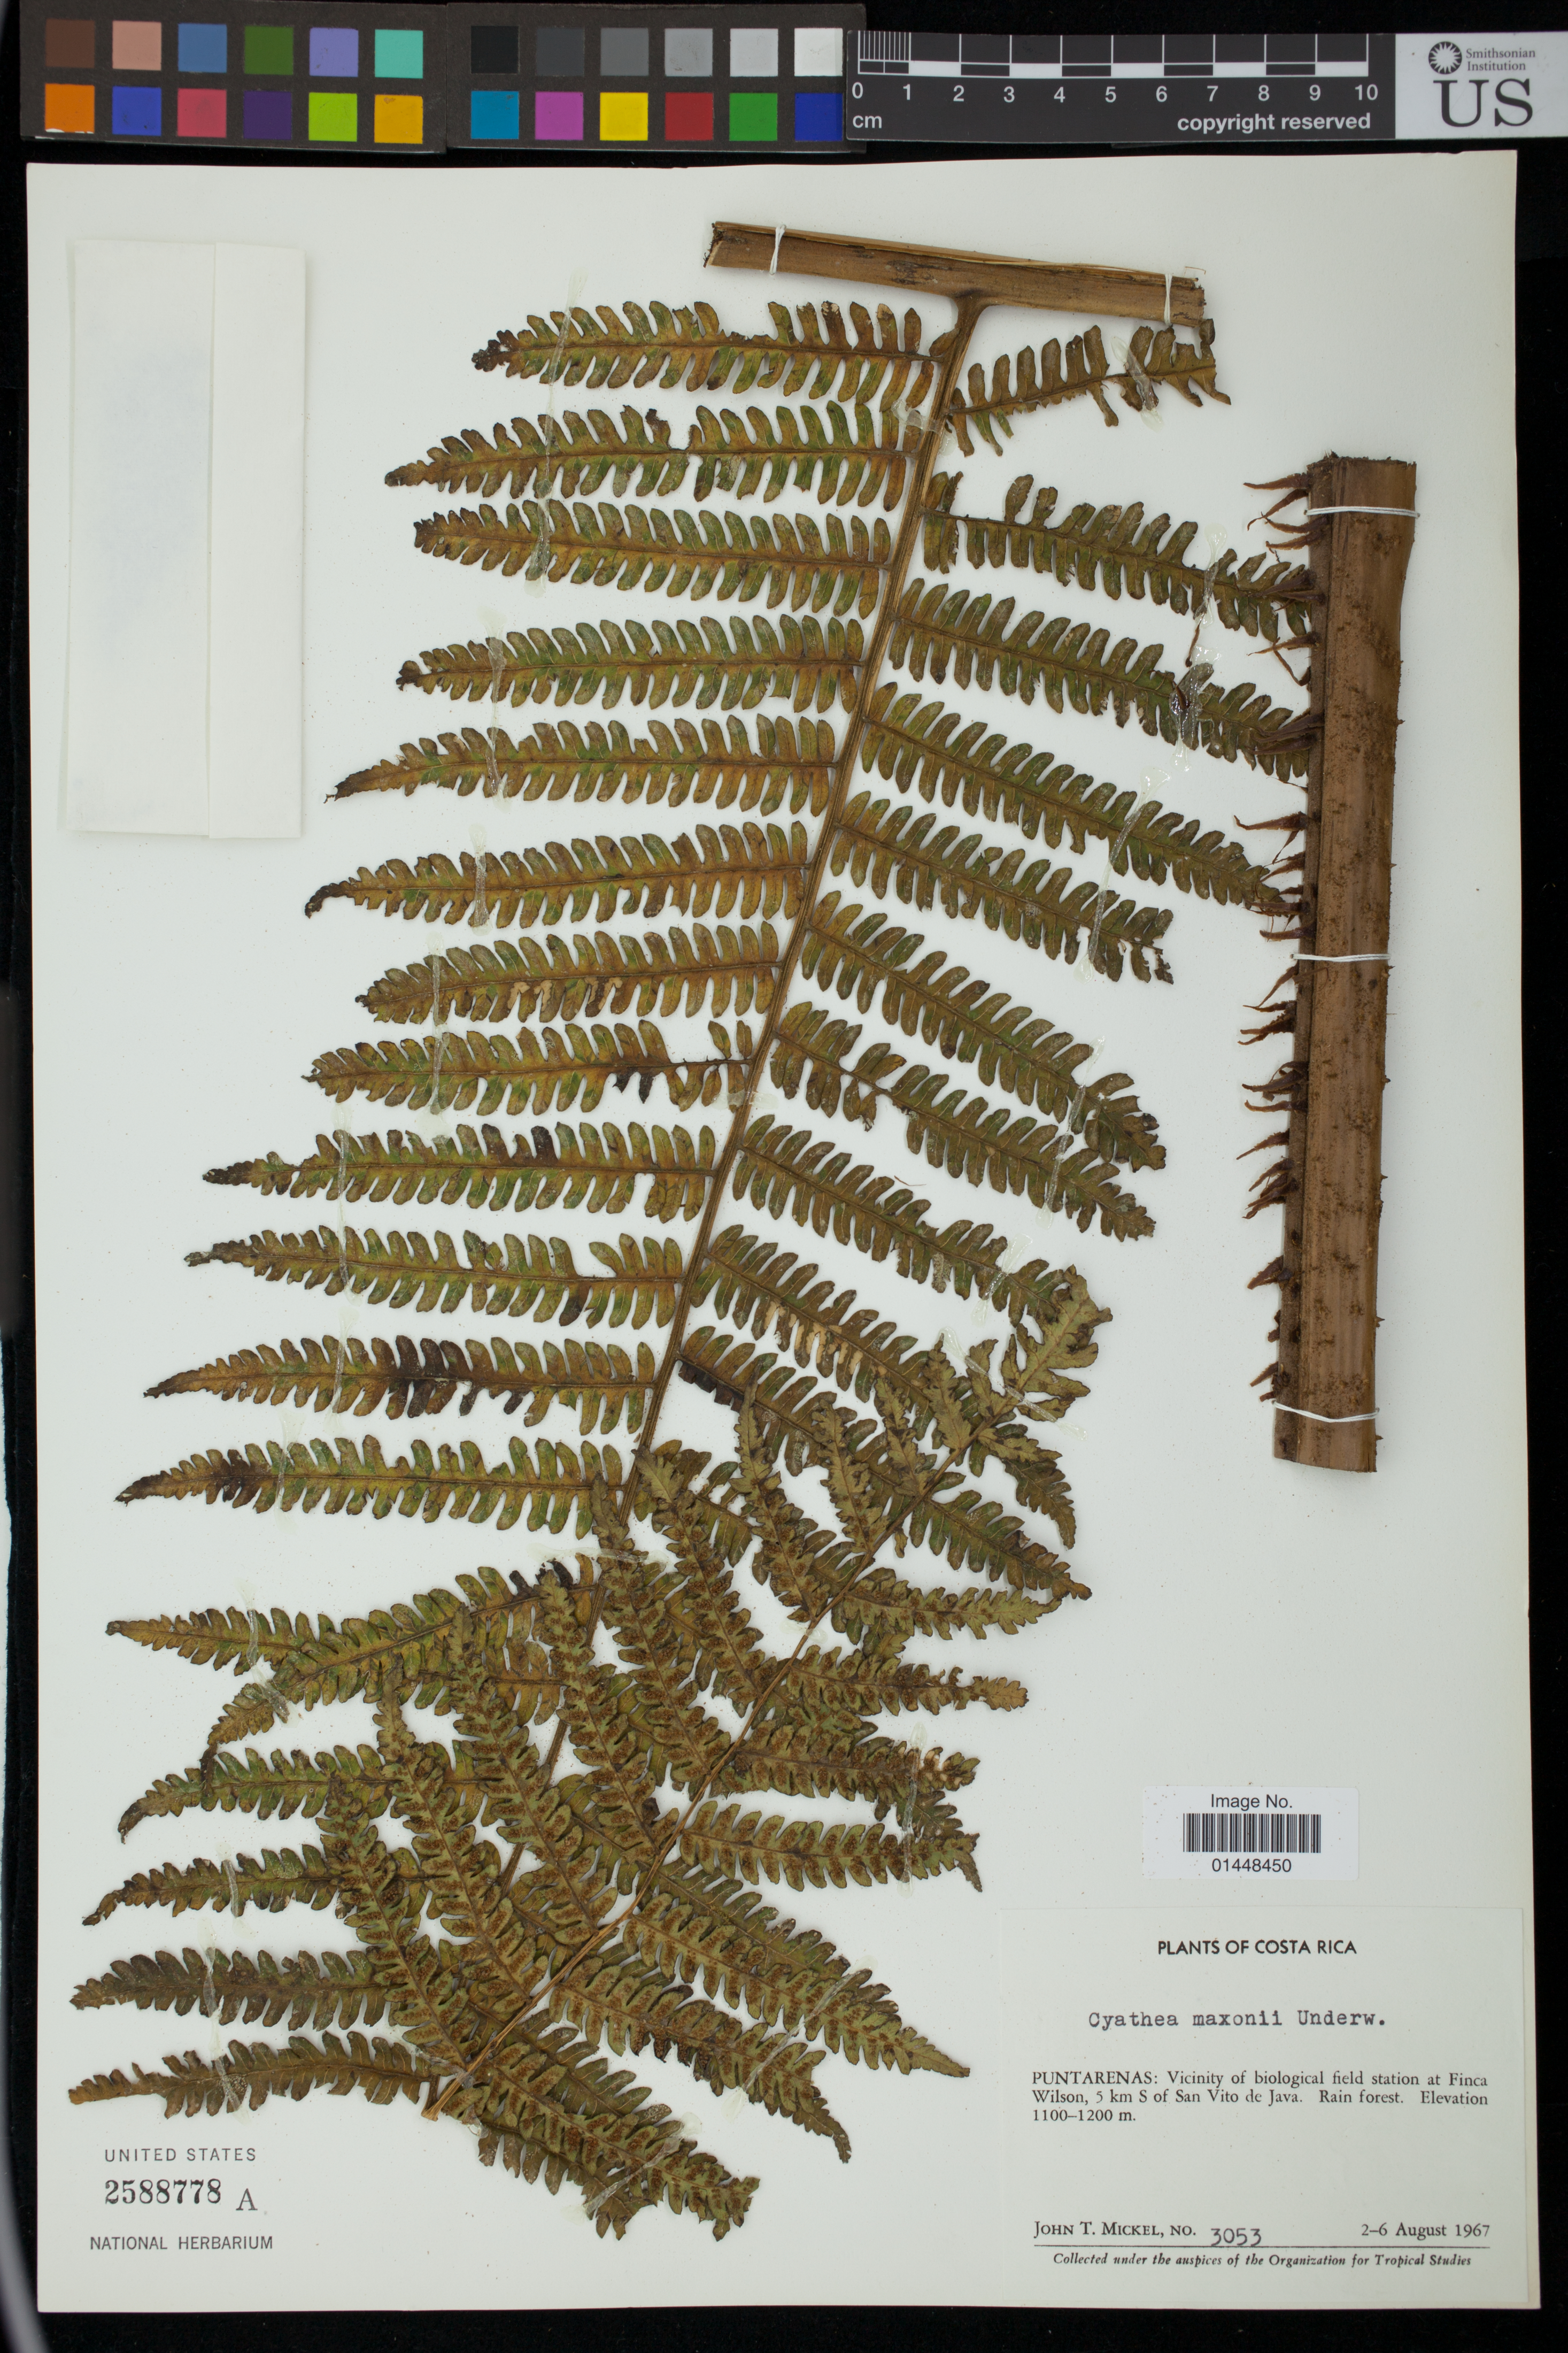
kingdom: Plantae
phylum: Tracheophyta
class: Polypodiopsida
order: Cyatheales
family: Cyatheaceae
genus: Alsophila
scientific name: Alsophila contaminans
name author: Wall. ex Hook.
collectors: J. T. Mickel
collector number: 3053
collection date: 1967-08-02/1967-08-06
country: Costa Rica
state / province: Puntarenas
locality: Vicinity of biological field station at Finca Wilson, 5 km S. of San Vito de Java.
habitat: Rain forest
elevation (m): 1100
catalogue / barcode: US 2588778A